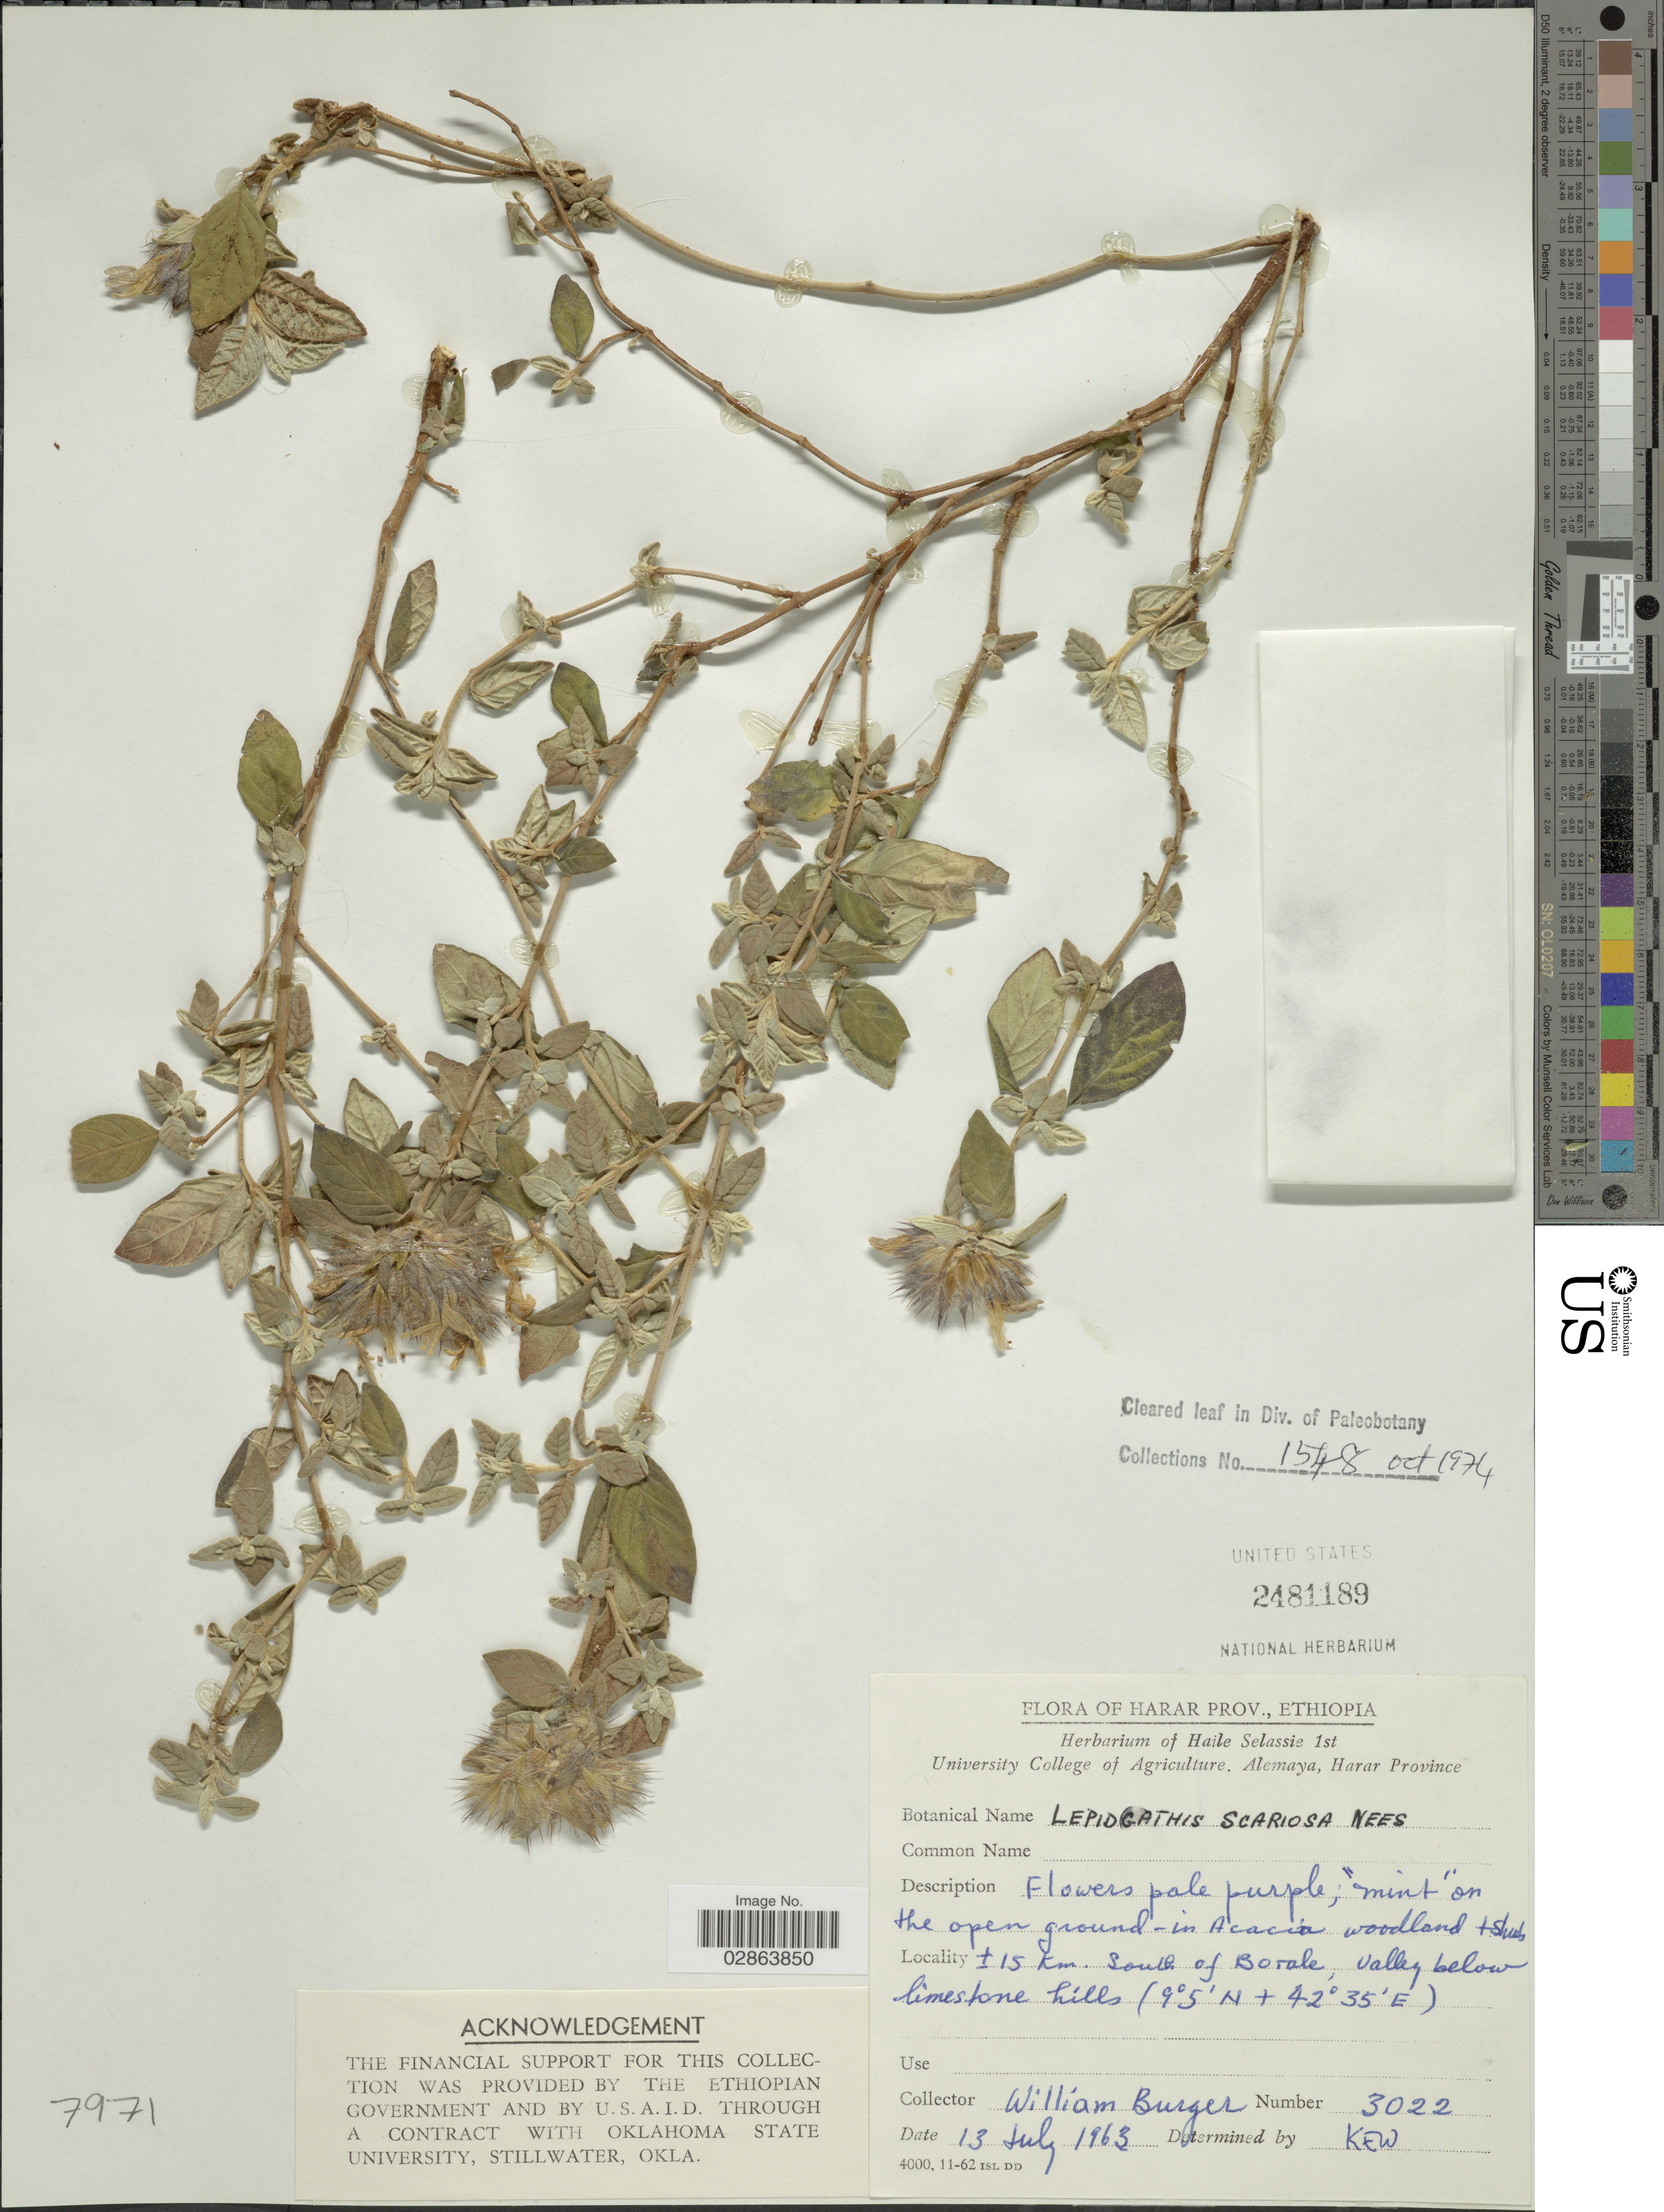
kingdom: Plantae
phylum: Tracheophyta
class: Magnoliopsida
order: Lamiales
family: Acanthaceae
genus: Lepidagathis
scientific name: Lepidagathis scariosa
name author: Nees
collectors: W. Burger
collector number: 3022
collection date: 1963-07-13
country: Ethiopia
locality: ± 15 Km. south of Borale, valley below limestone hills.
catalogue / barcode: US 2481189